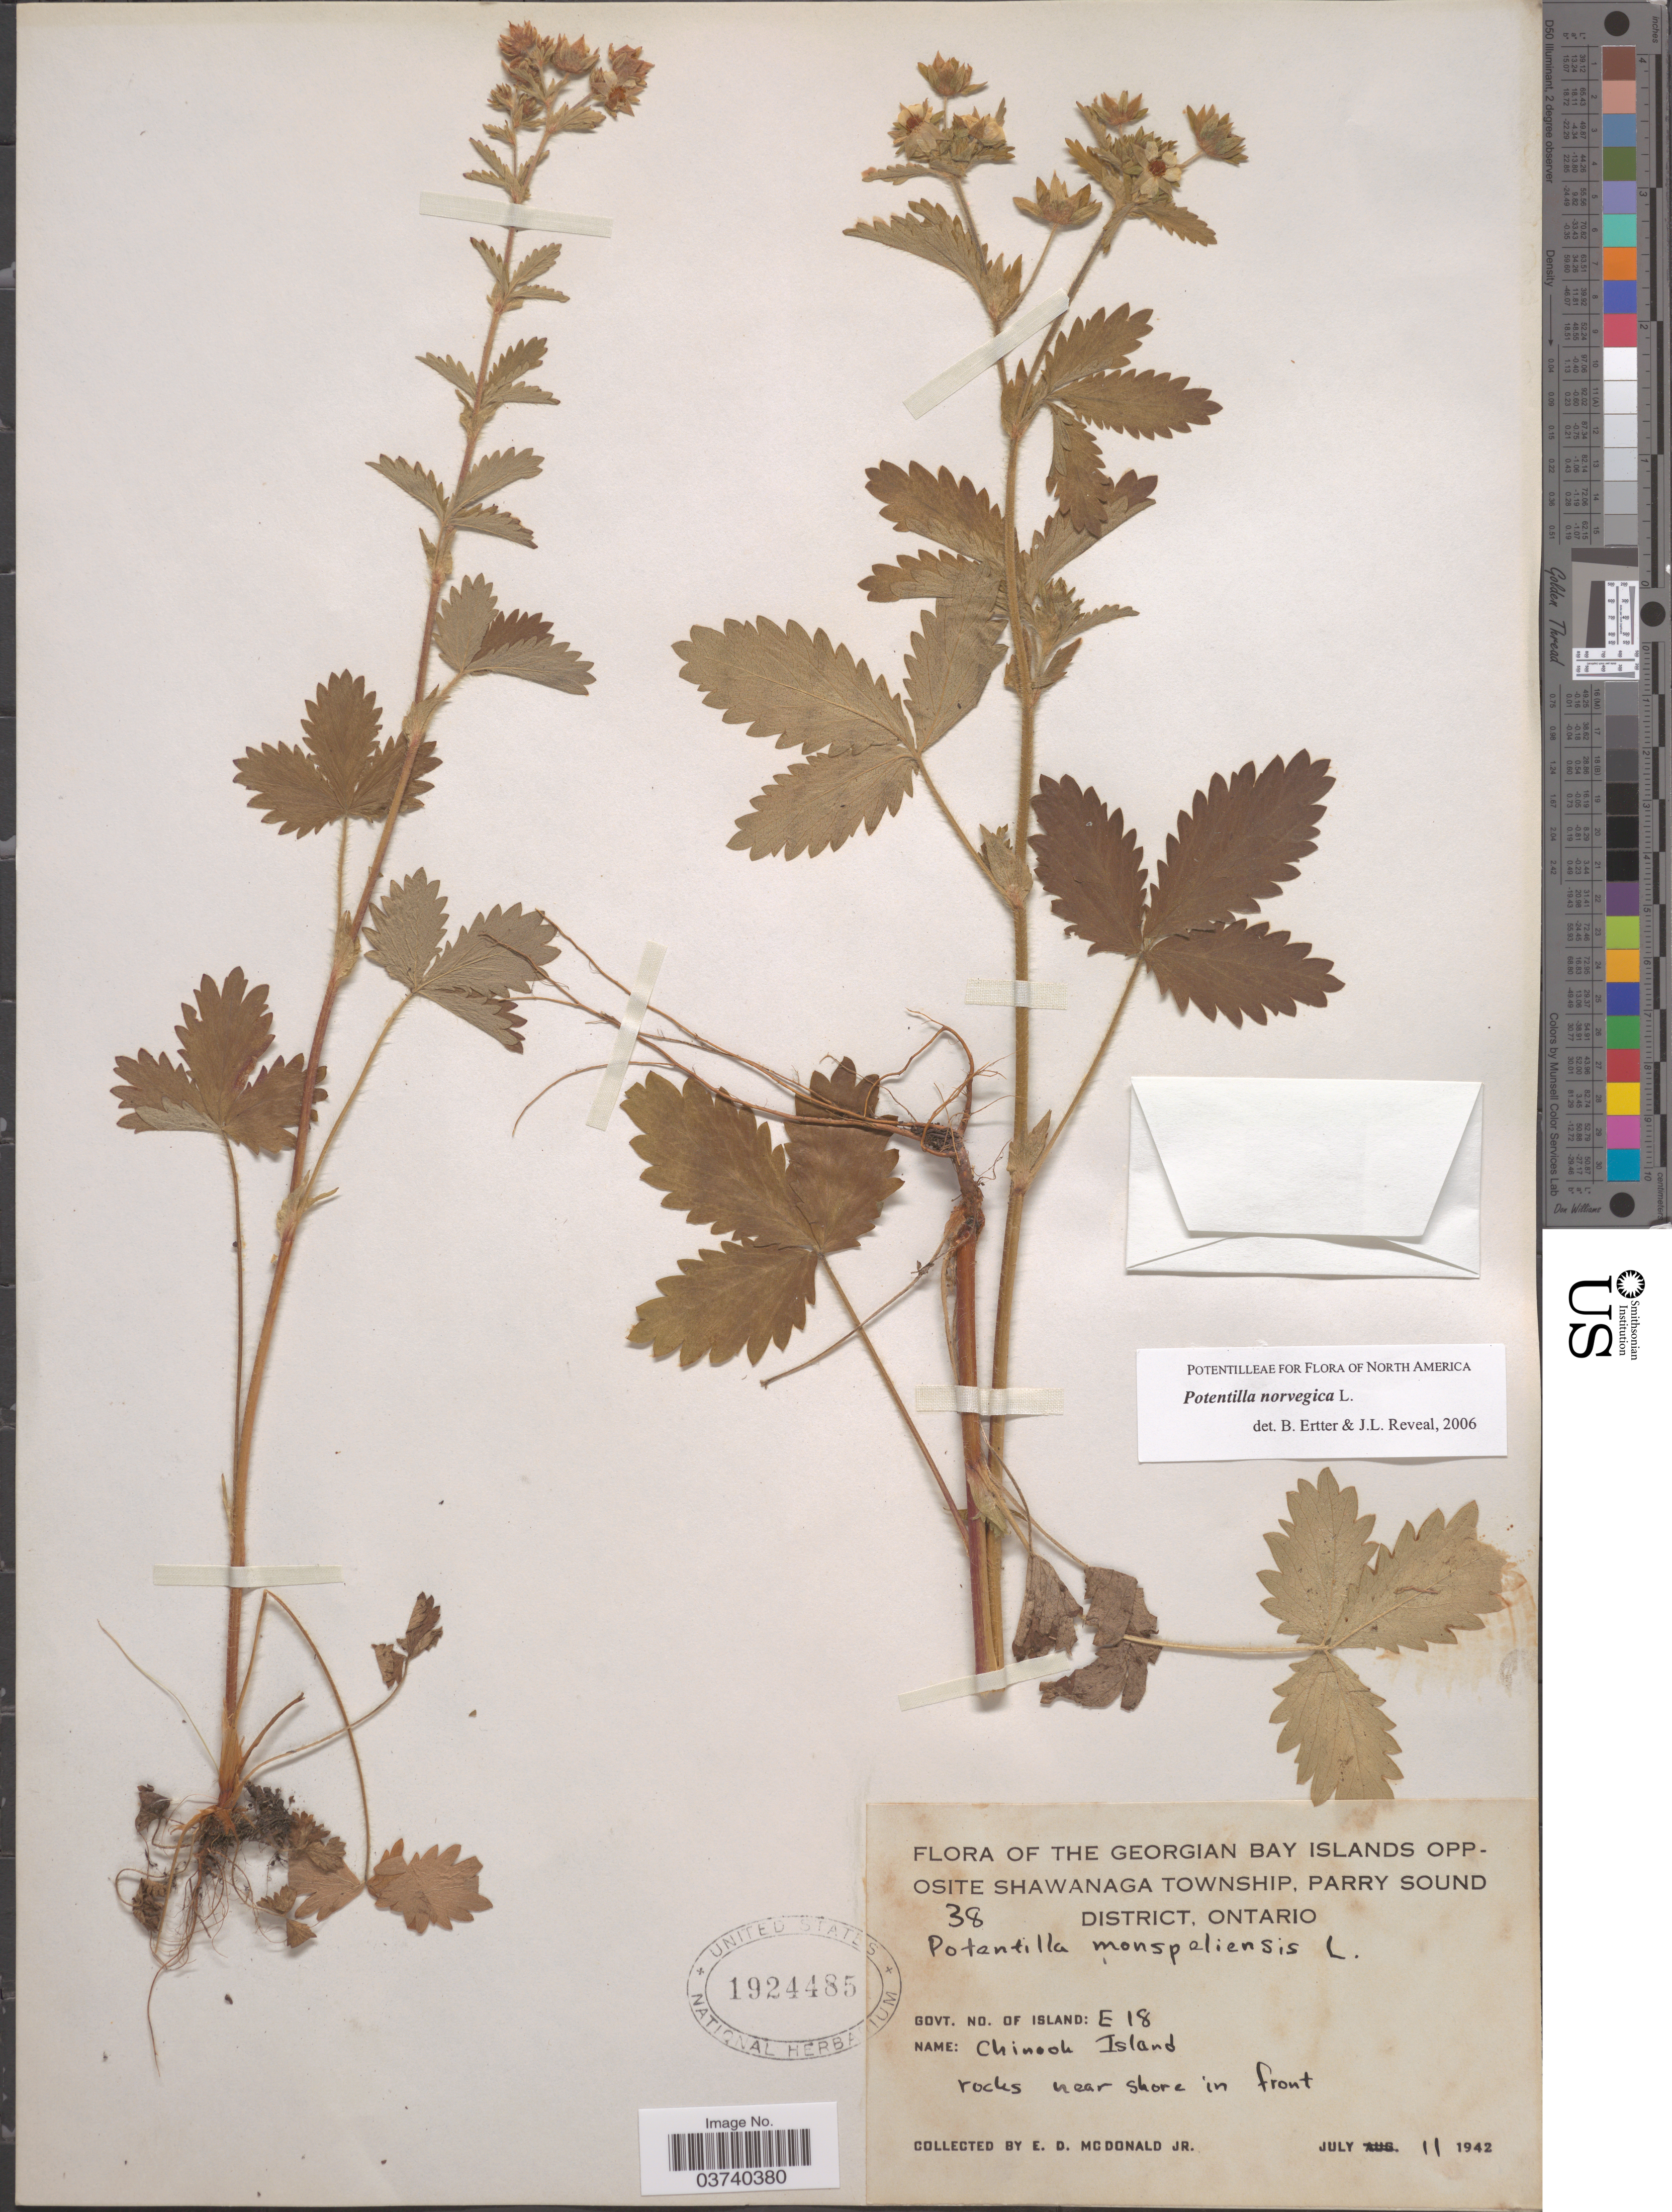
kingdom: Plantae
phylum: Tracheophyta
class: Magnoliopsida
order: Rosales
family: Rosaceae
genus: Potentilla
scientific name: Potentilla norvegica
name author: L.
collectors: E. D. McDonald Jr.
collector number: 38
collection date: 1942-07-11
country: Canada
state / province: Ontario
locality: The Georgian Bay Islands opposite Shawanaga Township, Parry Sound District. Govt. No. of Island: E 18. Chinook Island. Rocks near shore in front.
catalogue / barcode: US 1924485